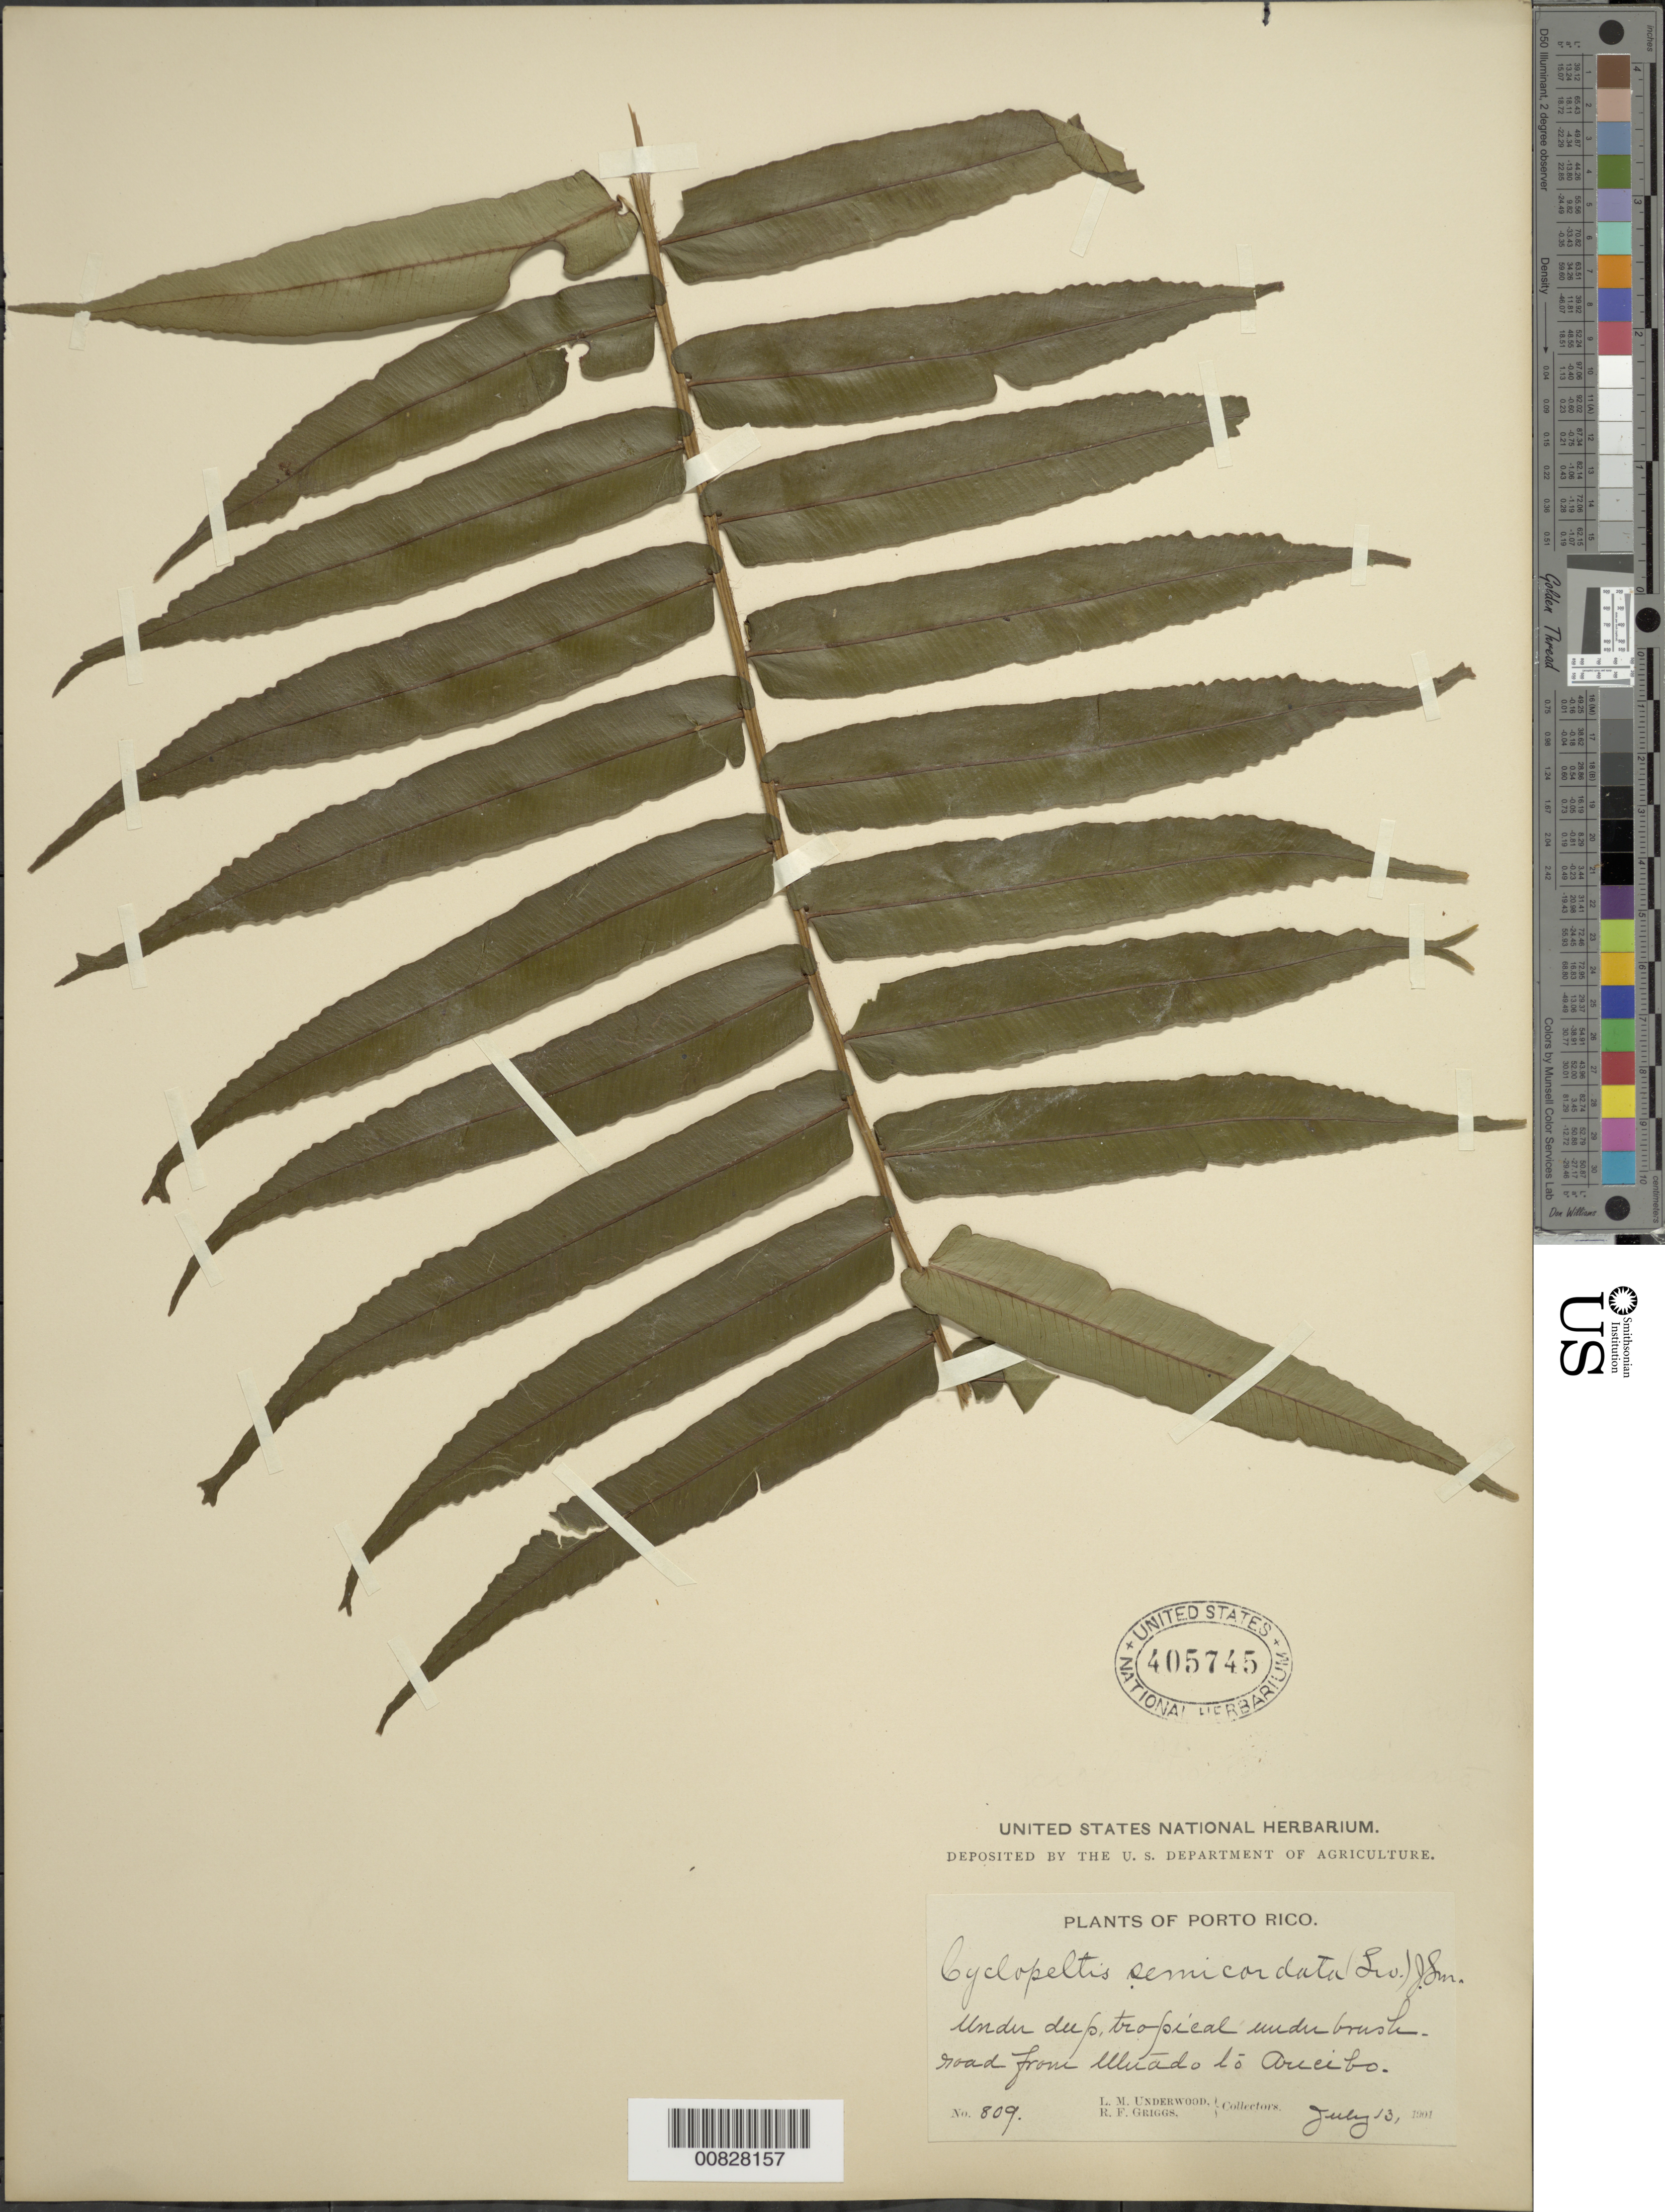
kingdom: Plantae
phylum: Tracheophyta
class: Polypodiopsida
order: Polypodiales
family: Lomariopsidaceae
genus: Cyclopeltis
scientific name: Cyclopeltis semicordata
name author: (Sw.) J. Sm.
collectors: L. M. Underwood & R. F. Griggs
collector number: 809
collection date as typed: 13 Jul 1901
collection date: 1901-07-13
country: Puerto Rico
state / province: Utuado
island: Puerto Rico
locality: Utuado to Arceibo road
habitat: Under deep tropical underbrush, along road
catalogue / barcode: US 405745